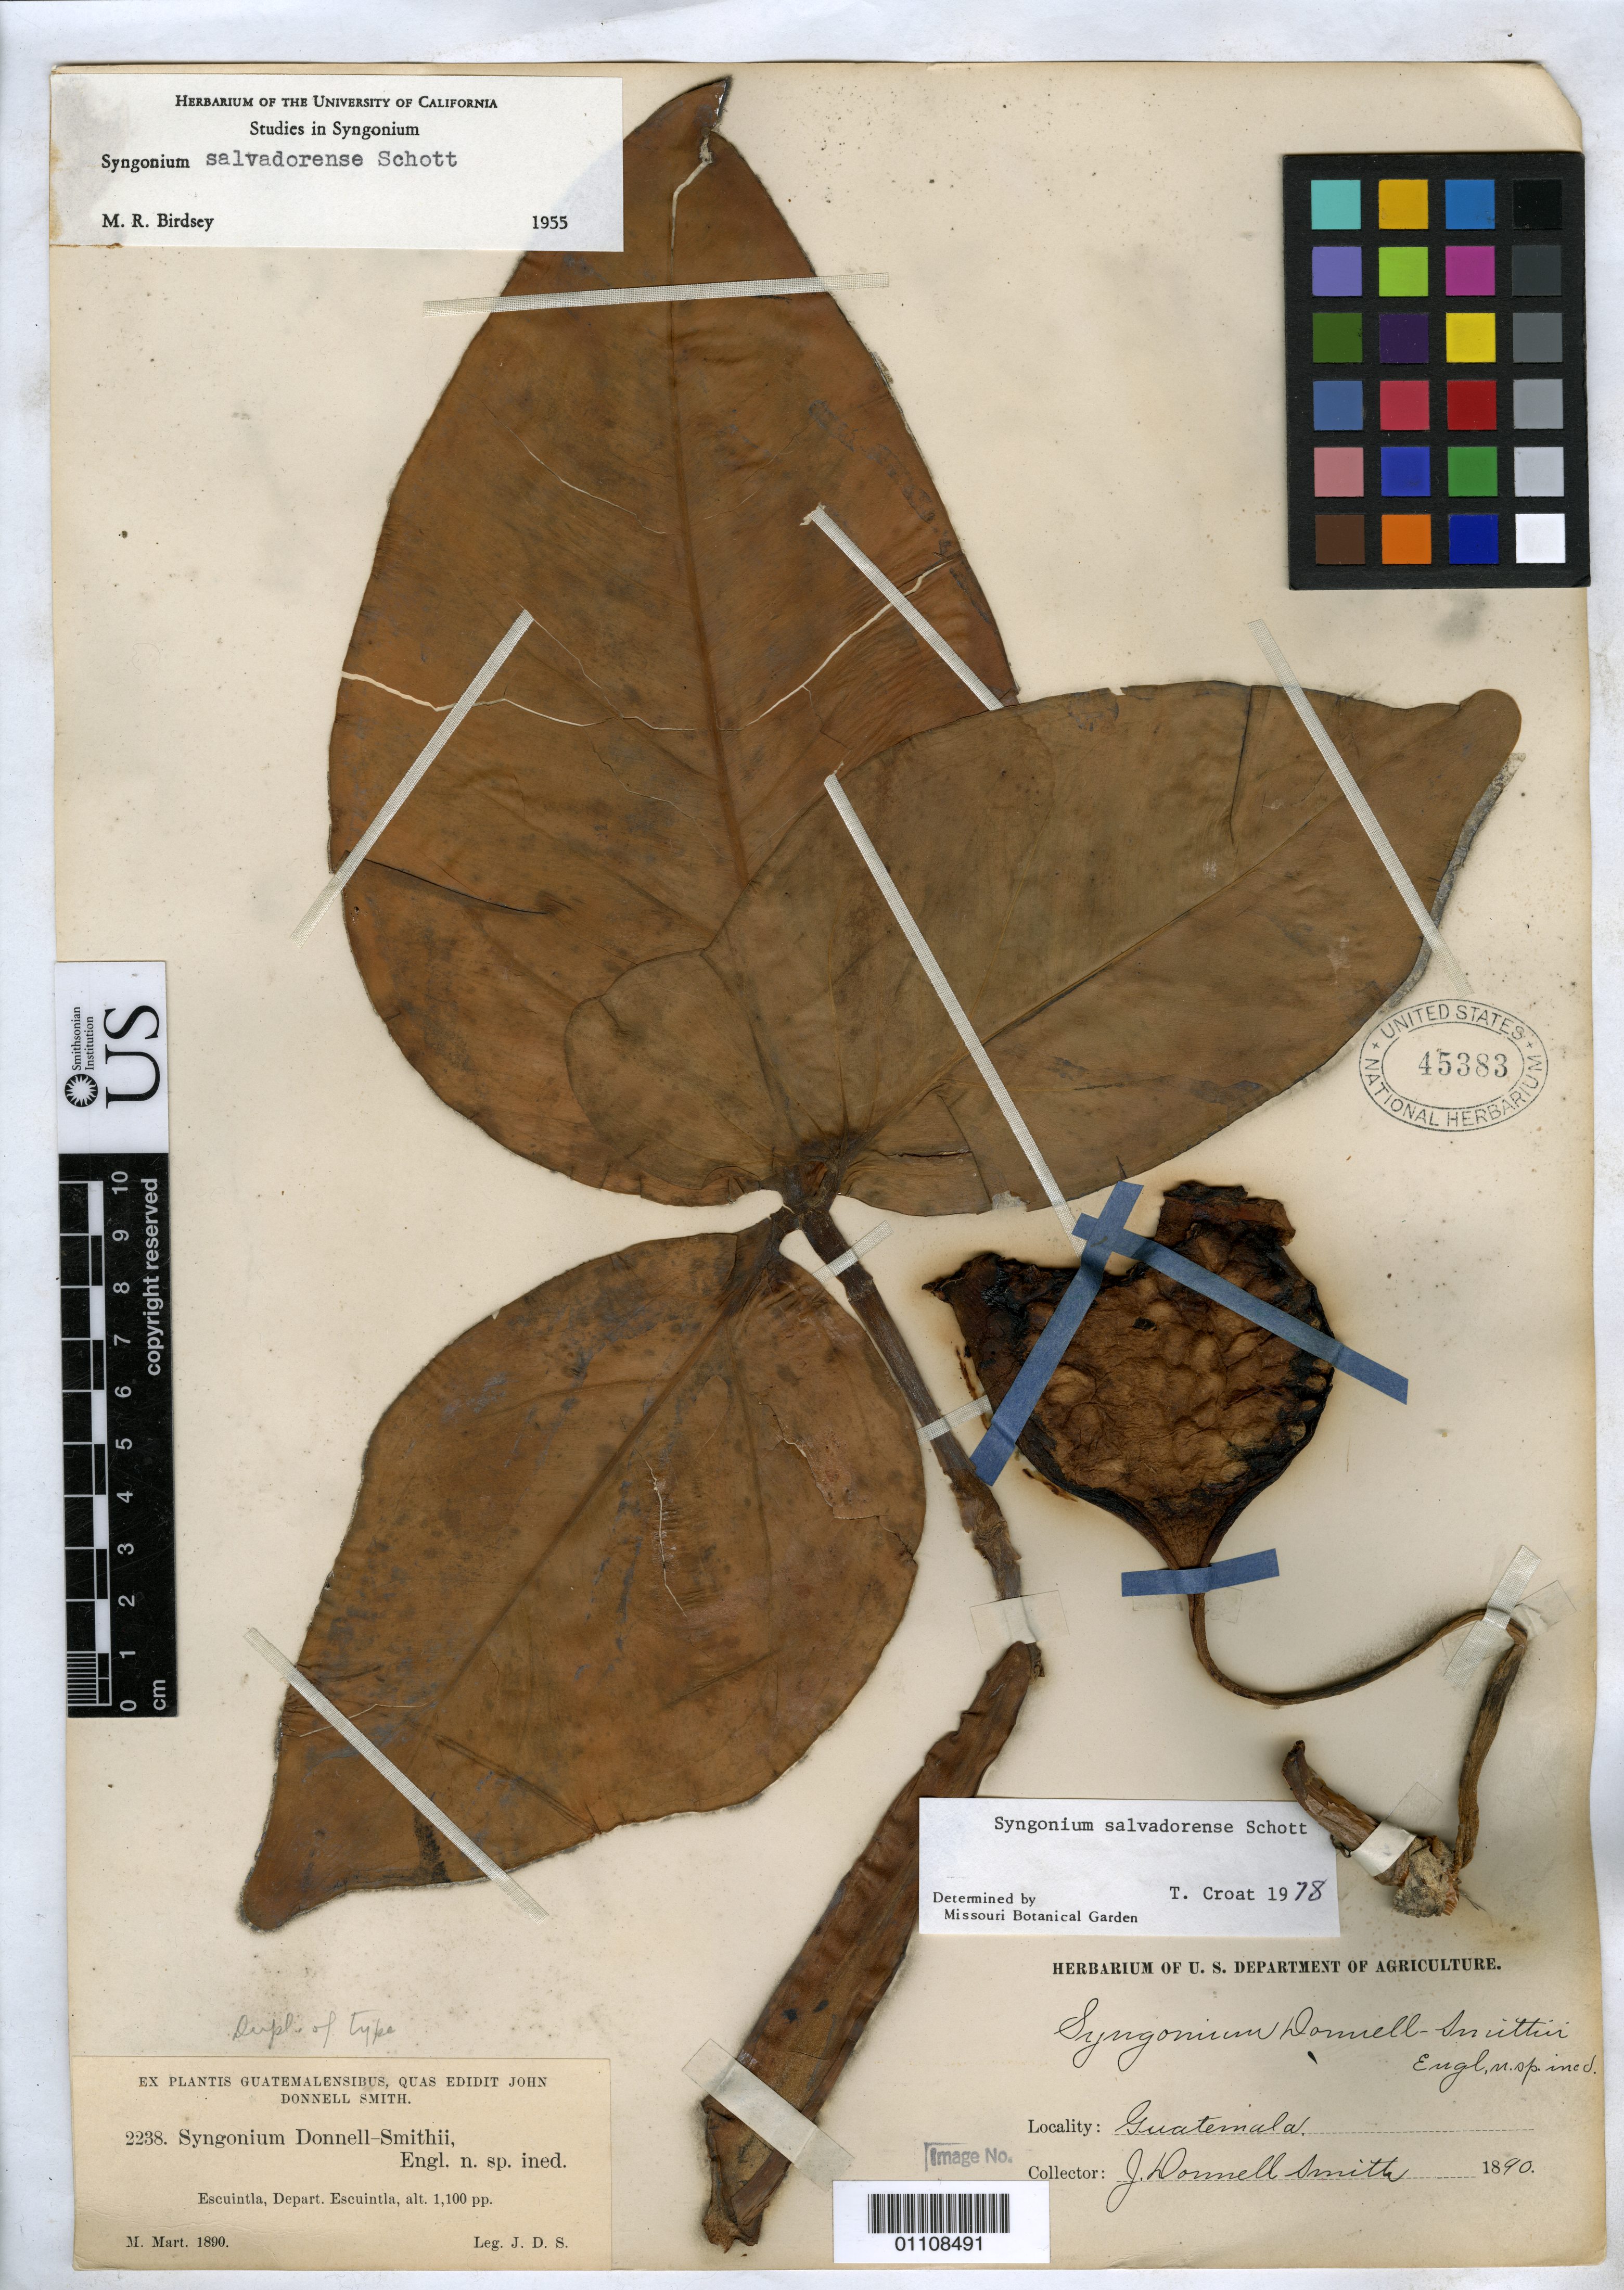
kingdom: Plantae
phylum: Tracheophyta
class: Liliopsida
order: Alismatales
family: Araceae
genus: Syngonium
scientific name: Syngonium donnell-smithii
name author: Engl.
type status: Syntype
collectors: J. Donnell Smith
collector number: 2238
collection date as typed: Mar 1890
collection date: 1890-03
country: Guatemala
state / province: Escuintla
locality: Dept. Escuintla: Escuintla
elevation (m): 335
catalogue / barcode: US 45383